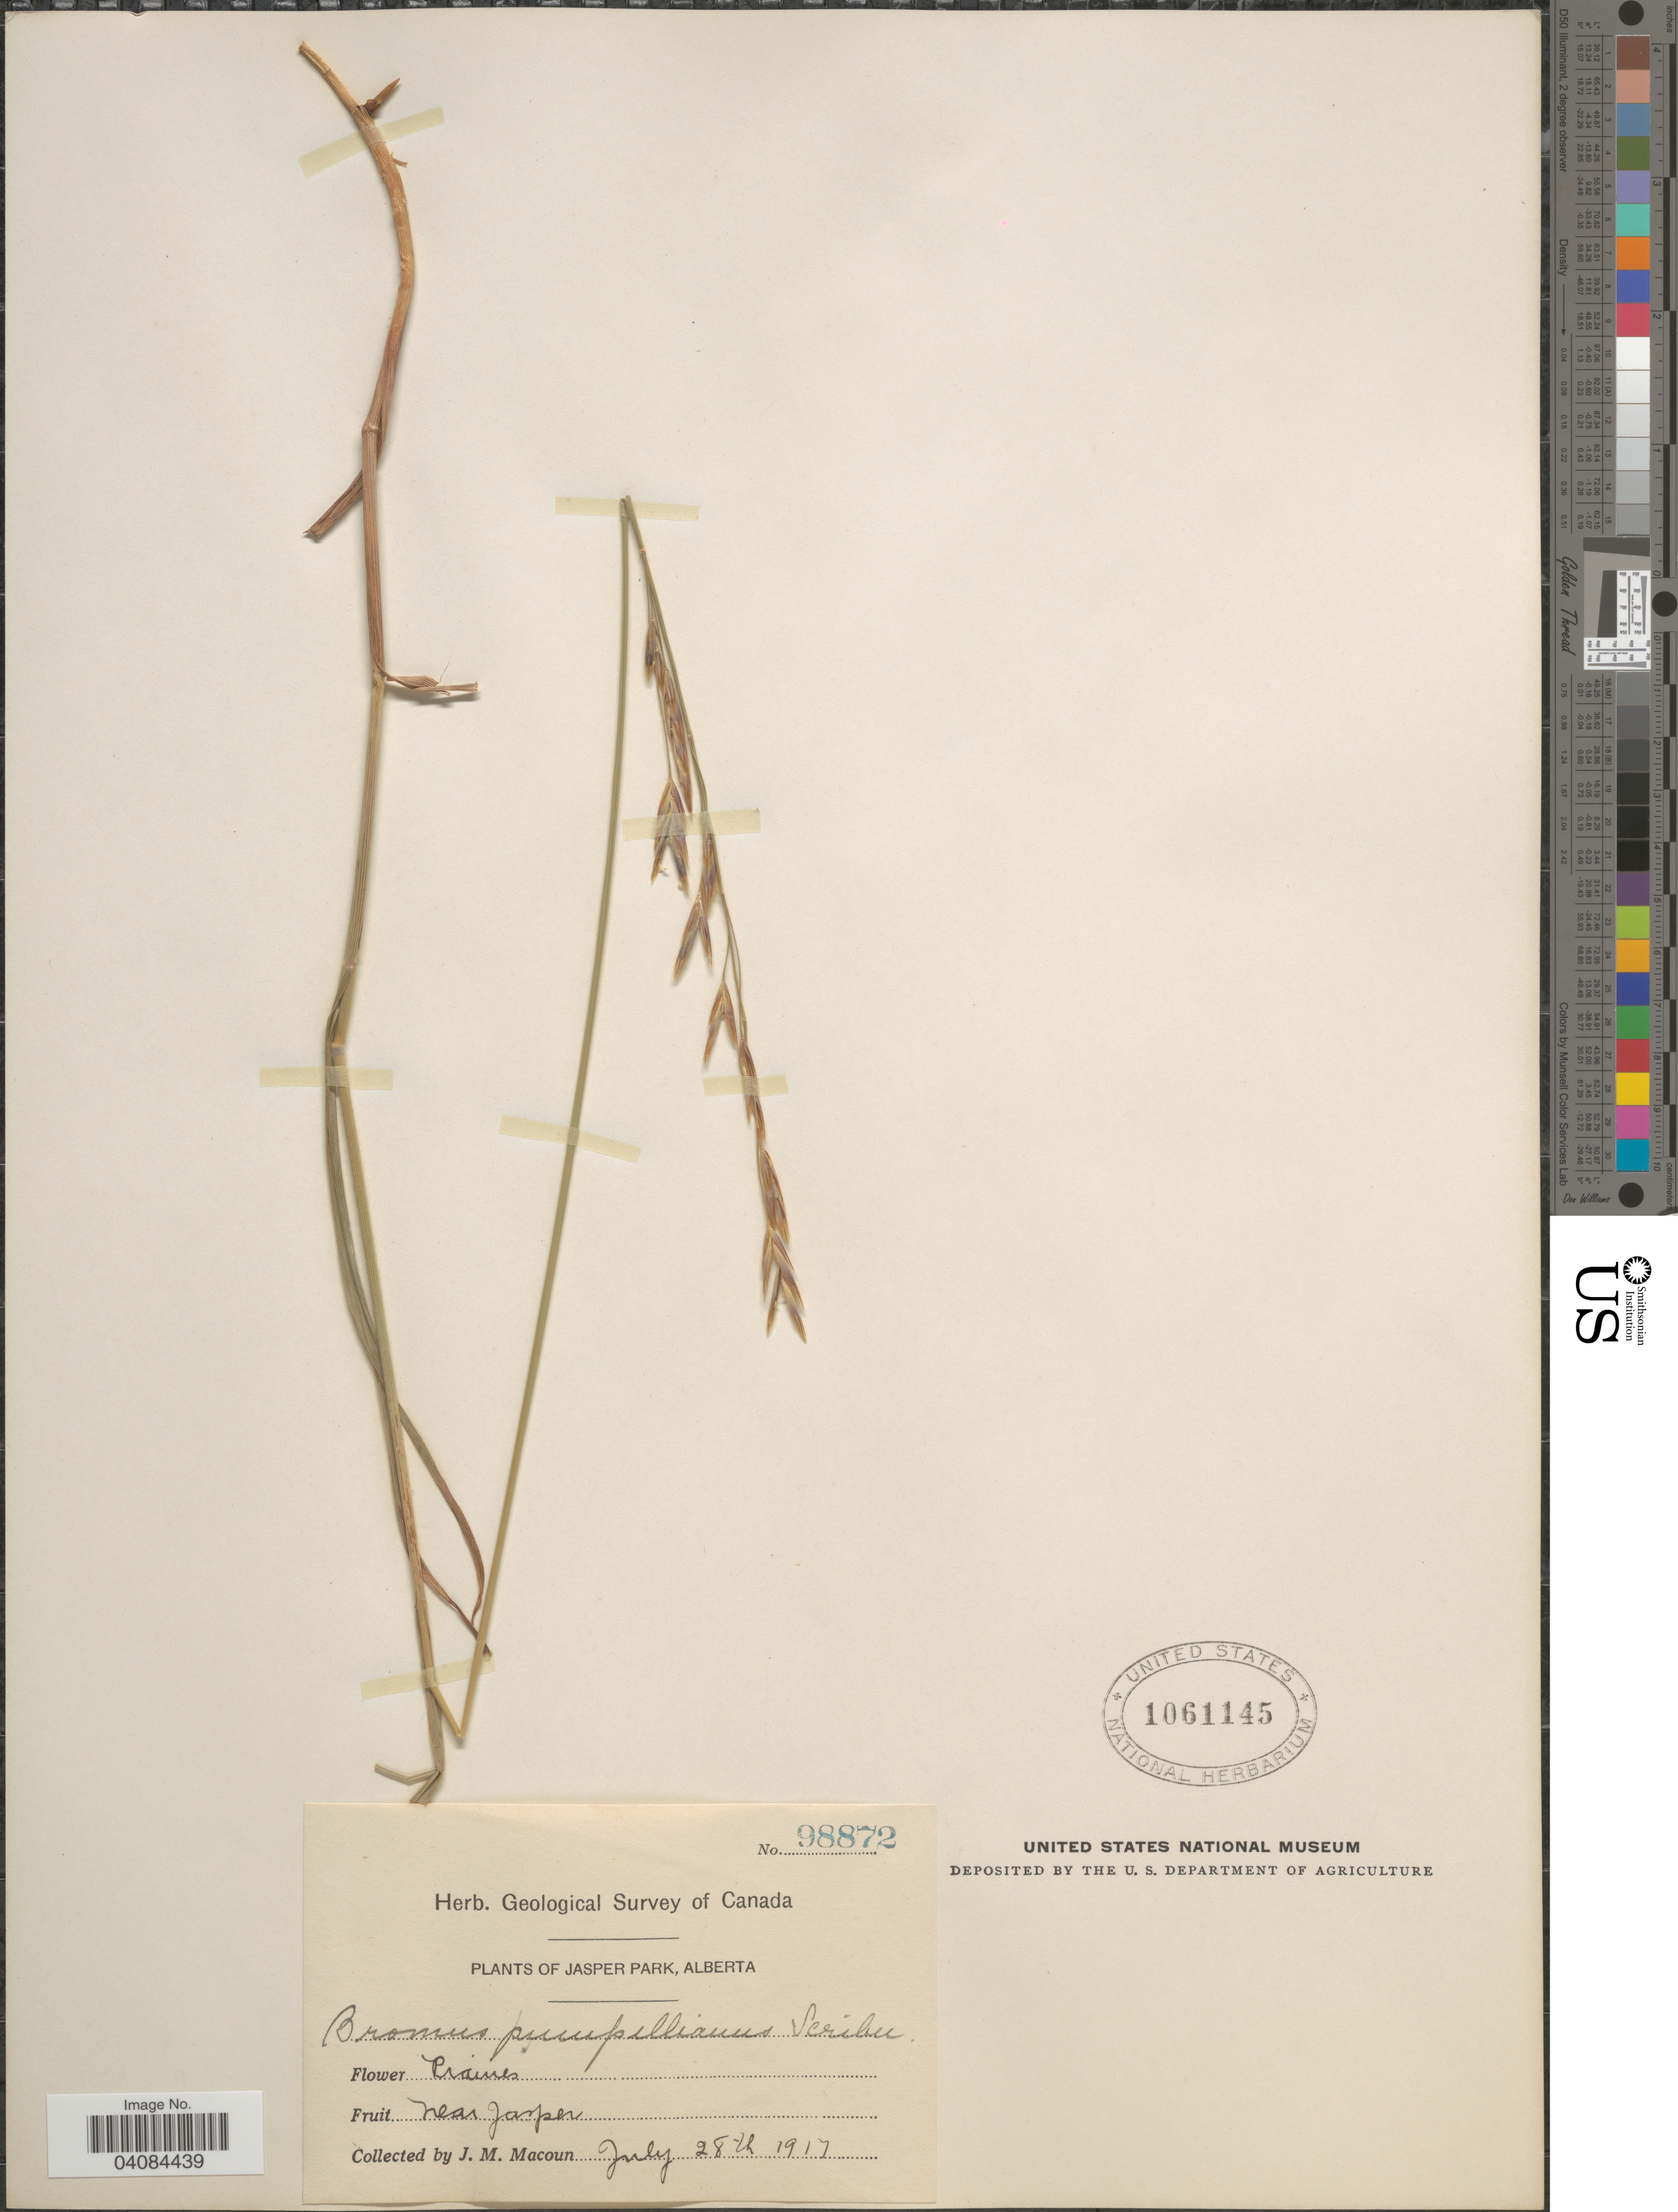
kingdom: Plantae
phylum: Tracheophyta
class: Liliopsida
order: Poales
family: Poaceae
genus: Bromus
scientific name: Bromus pumpellianus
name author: Scribn.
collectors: J. M. Macoun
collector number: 98872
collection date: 1917-07-28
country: Canada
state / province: Alberta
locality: Geological Survey of Canada. Jasper Park. Prairies. Near Jasper.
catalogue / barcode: US 1061145